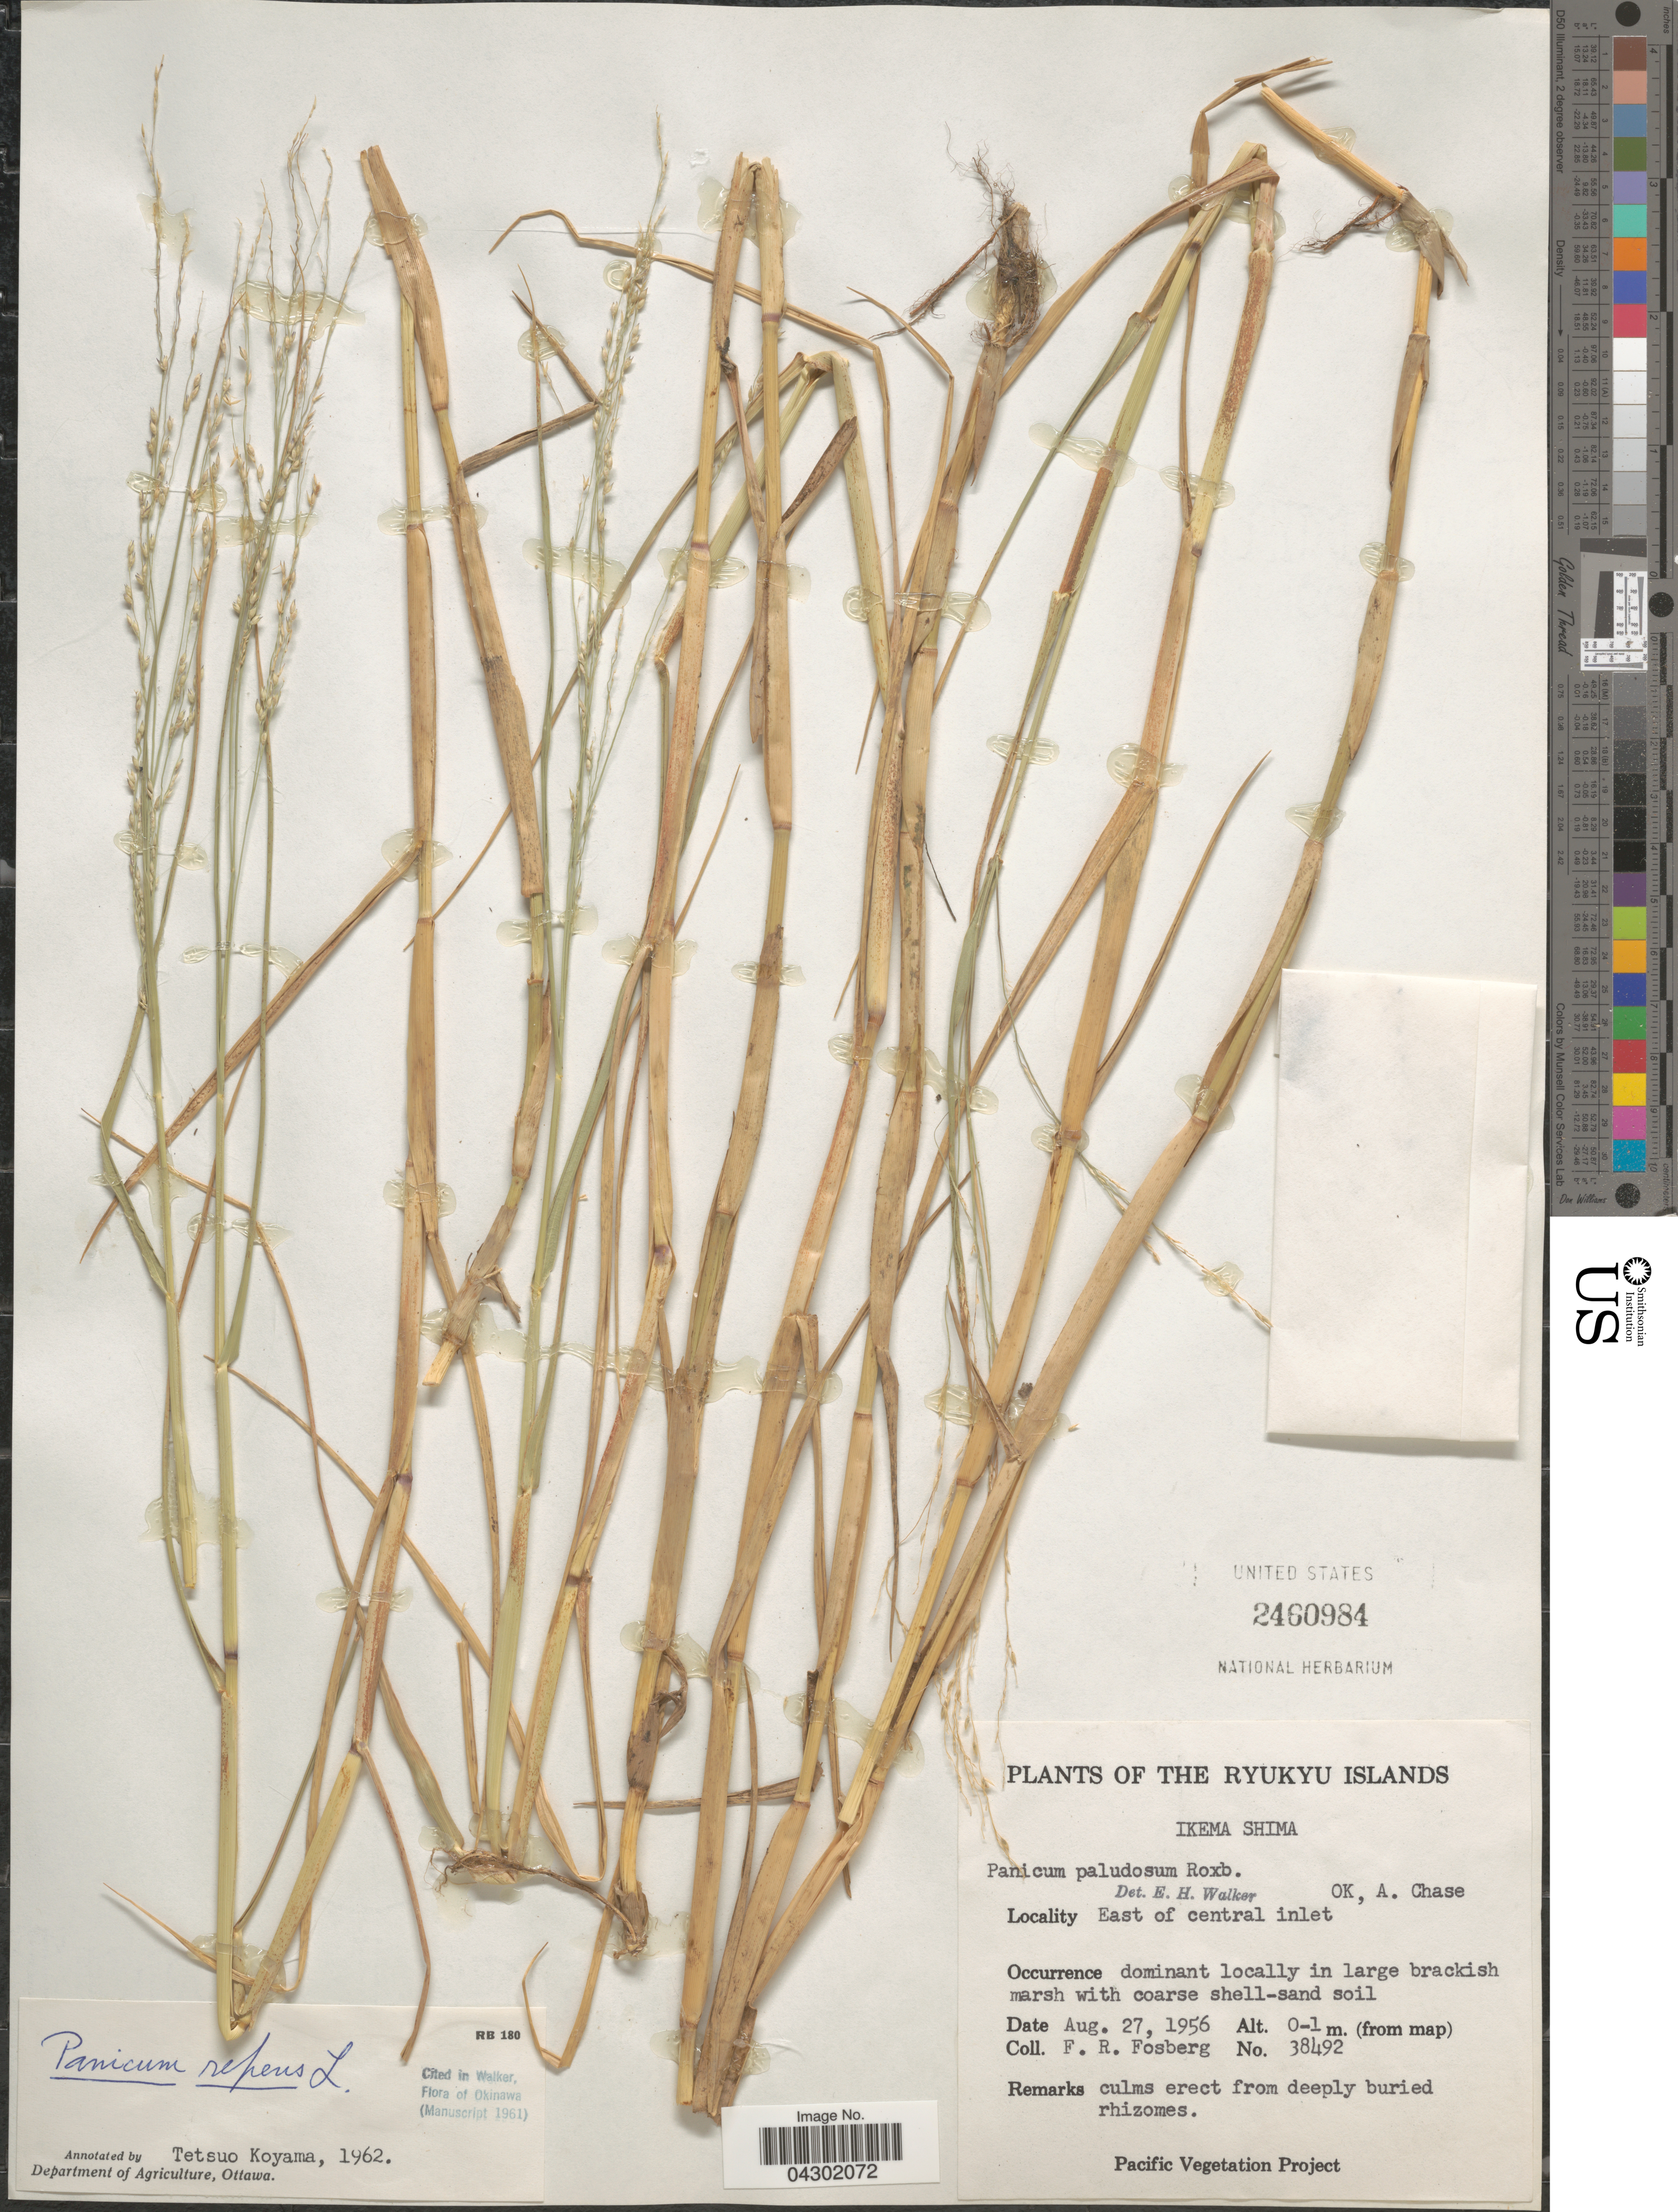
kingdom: Plantae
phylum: Tracheophyta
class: Liliopsida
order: Poales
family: Poaceae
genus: Panicum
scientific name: Panicum repens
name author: L.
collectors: F. R. Fosberg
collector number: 38492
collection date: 1956-08-27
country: Japan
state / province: Okinawa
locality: Okinawa. The Ryukyu Islands. Ikema Shima. East of central inlet.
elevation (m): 0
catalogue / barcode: US 2460984